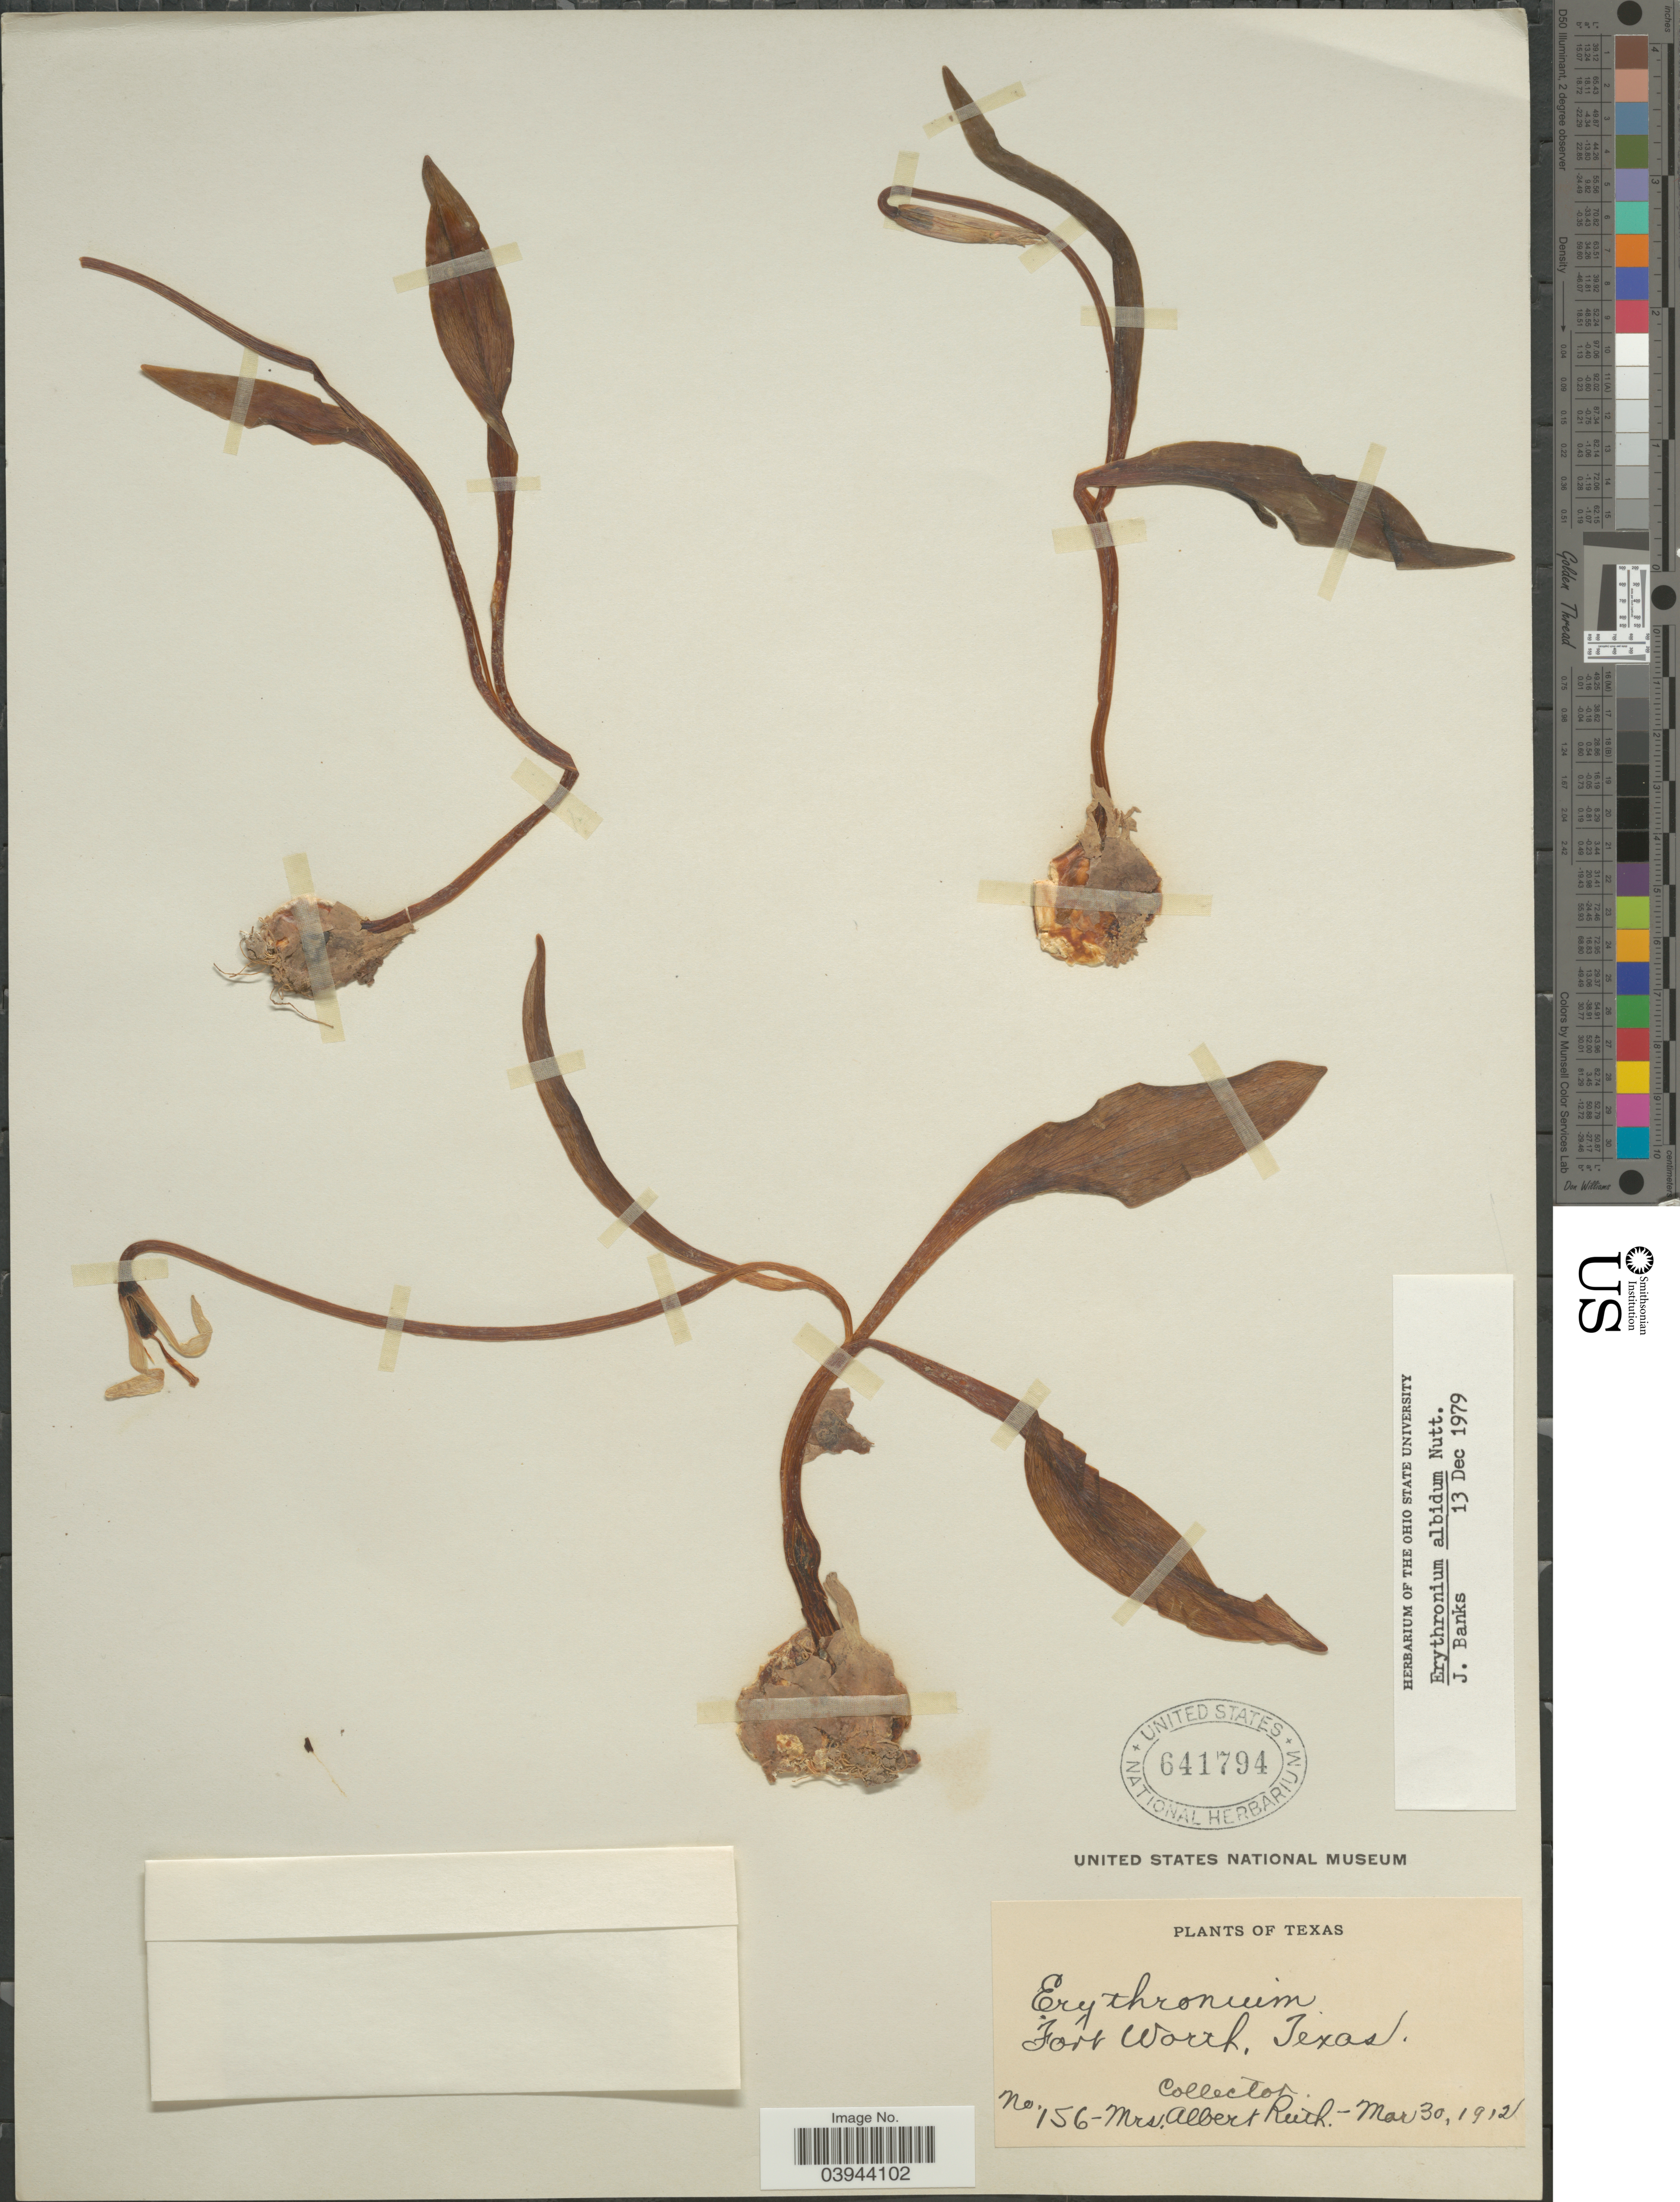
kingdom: Plantae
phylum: Tracheophyta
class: Liliopsida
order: Liliales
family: Liliaceae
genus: Erythronium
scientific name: Erythronium albidum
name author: Nutt.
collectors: A. Ruth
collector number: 156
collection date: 1912-03-30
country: United States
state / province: Texas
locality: Fort Worth.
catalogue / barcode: US 641794